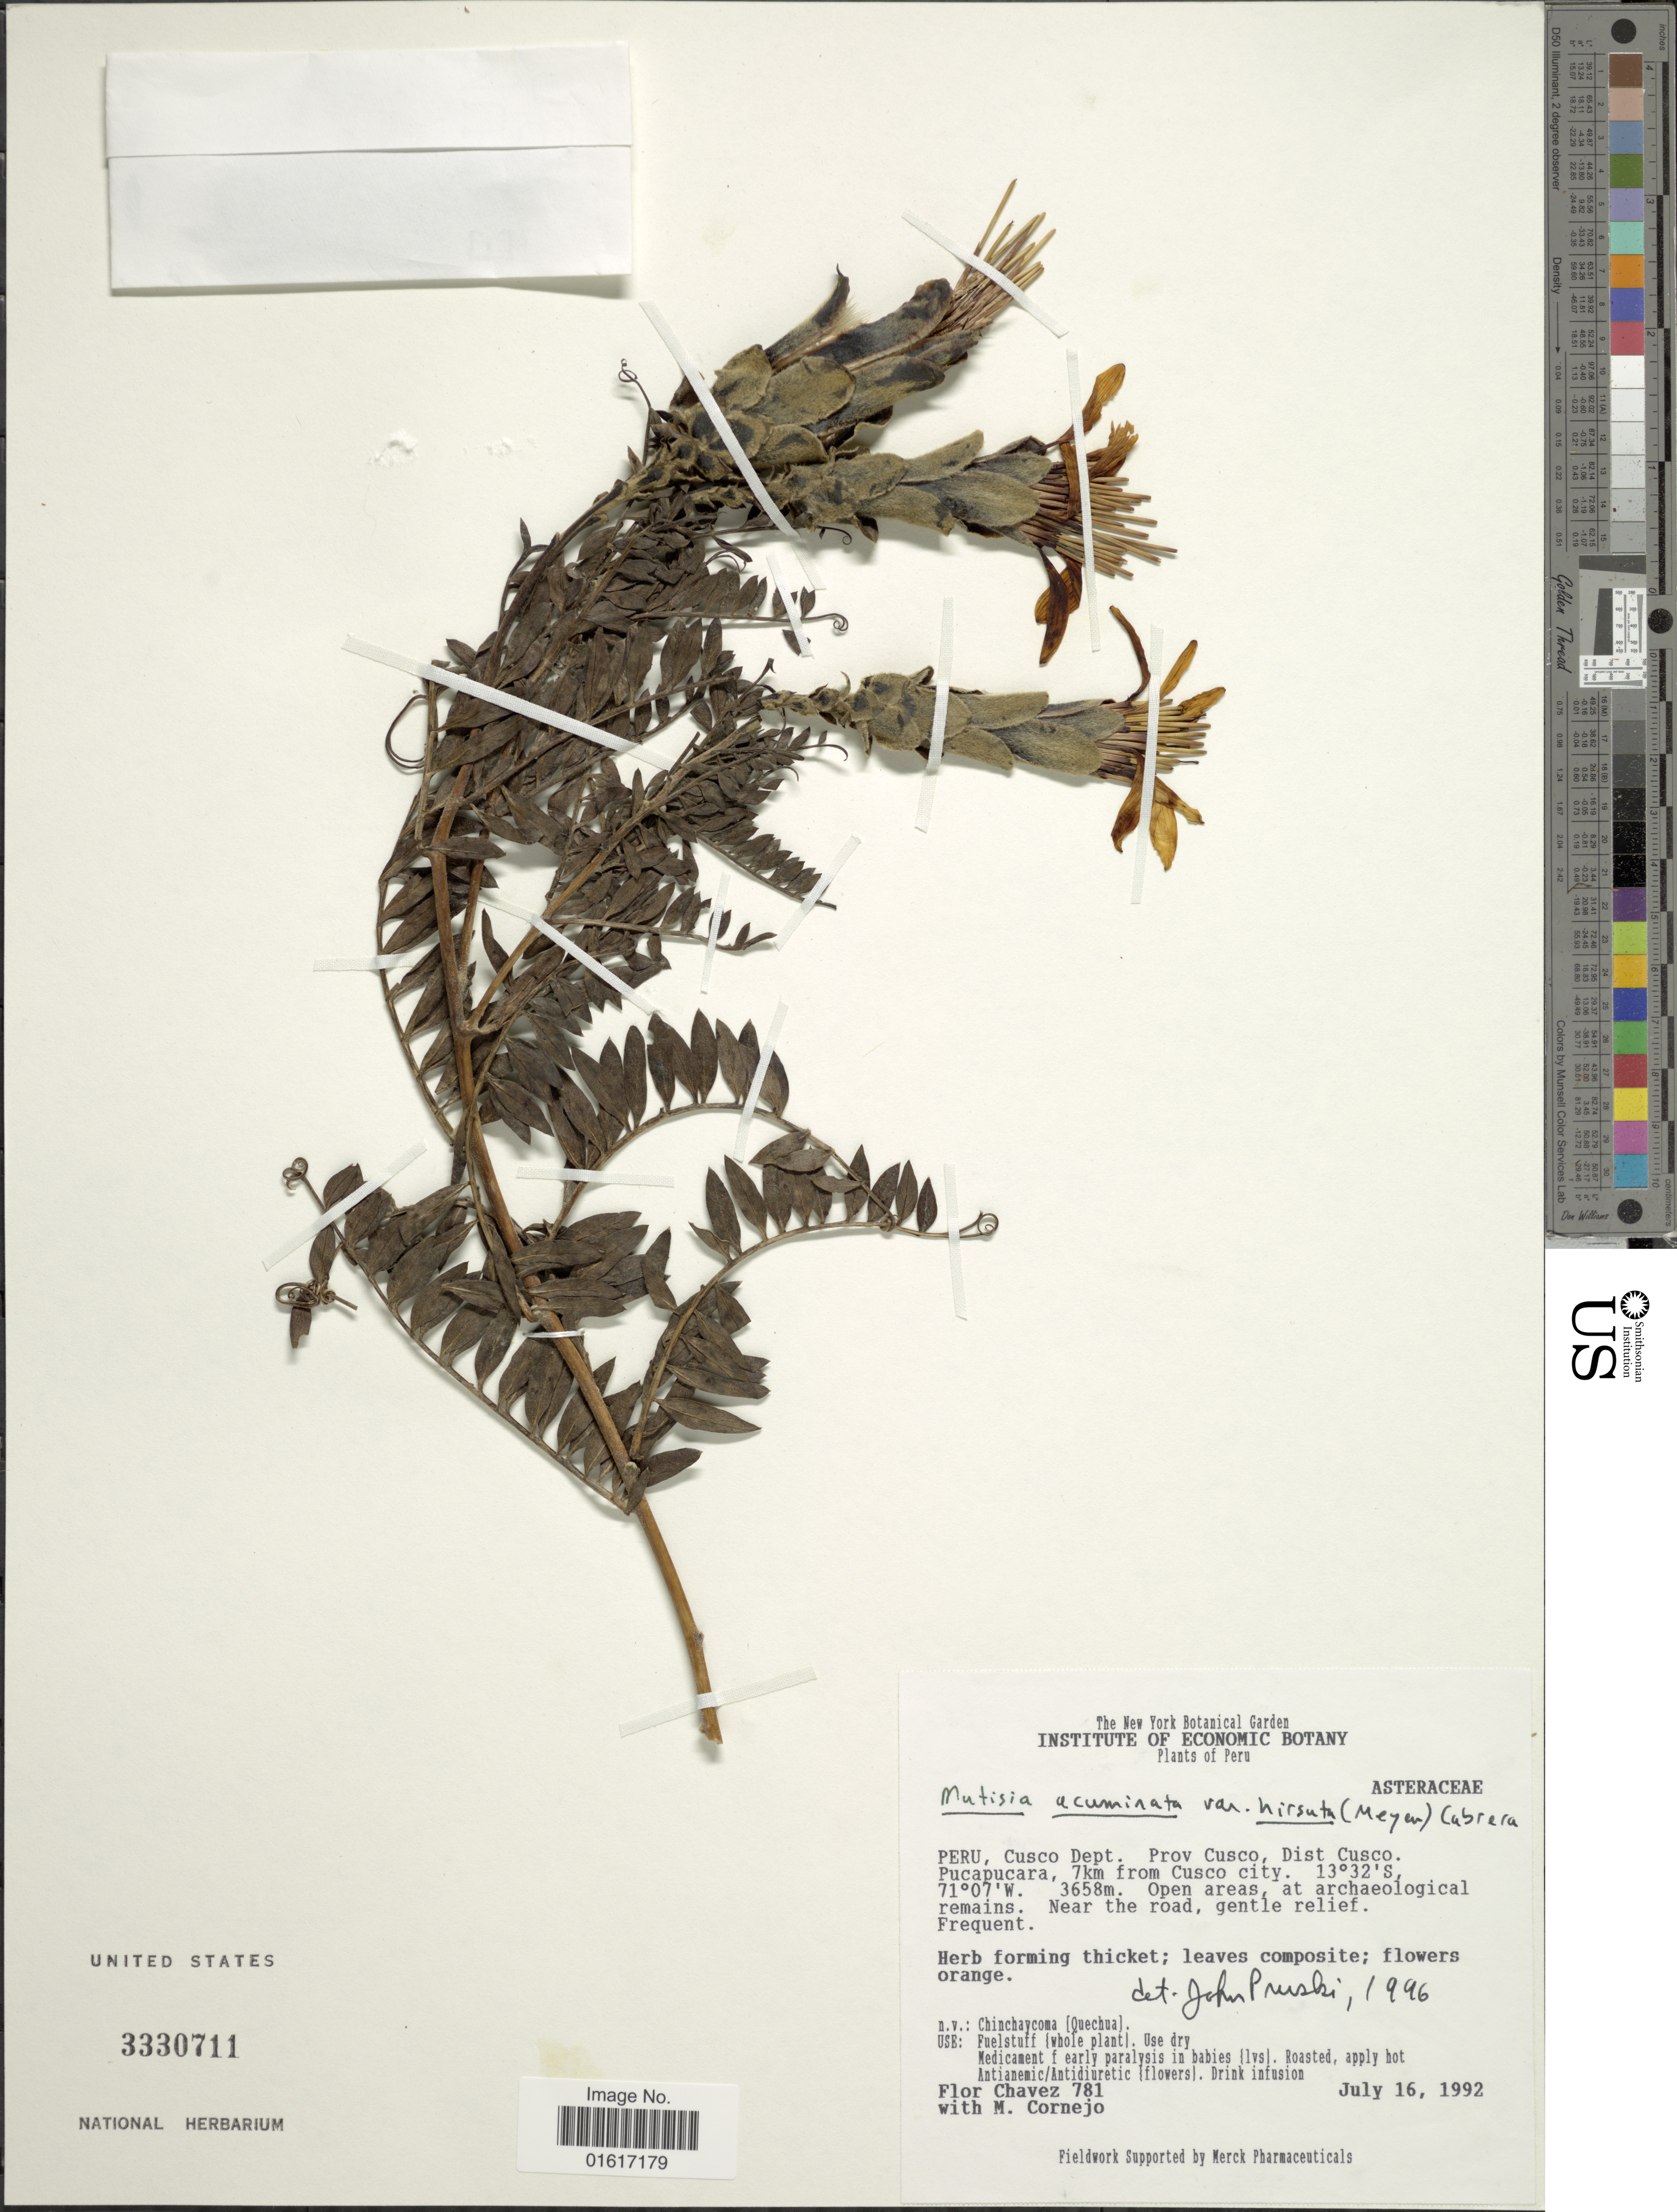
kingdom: Plantae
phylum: Tracheophyta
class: Magnoliopsida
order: Asterales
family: Asteraceae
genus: Mutisia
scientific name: Mutisia acuminata var. hirsuta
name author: (Meyen) Cabrera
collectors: F. Chávez & M. Cornejo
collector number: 781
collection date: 1992-07-16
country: Peru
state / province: Cusco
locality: Prov. Cusco, Dist. Cusco. Pucapucara, 7km from Cusco City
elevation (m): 3658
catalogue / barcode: US 3330711